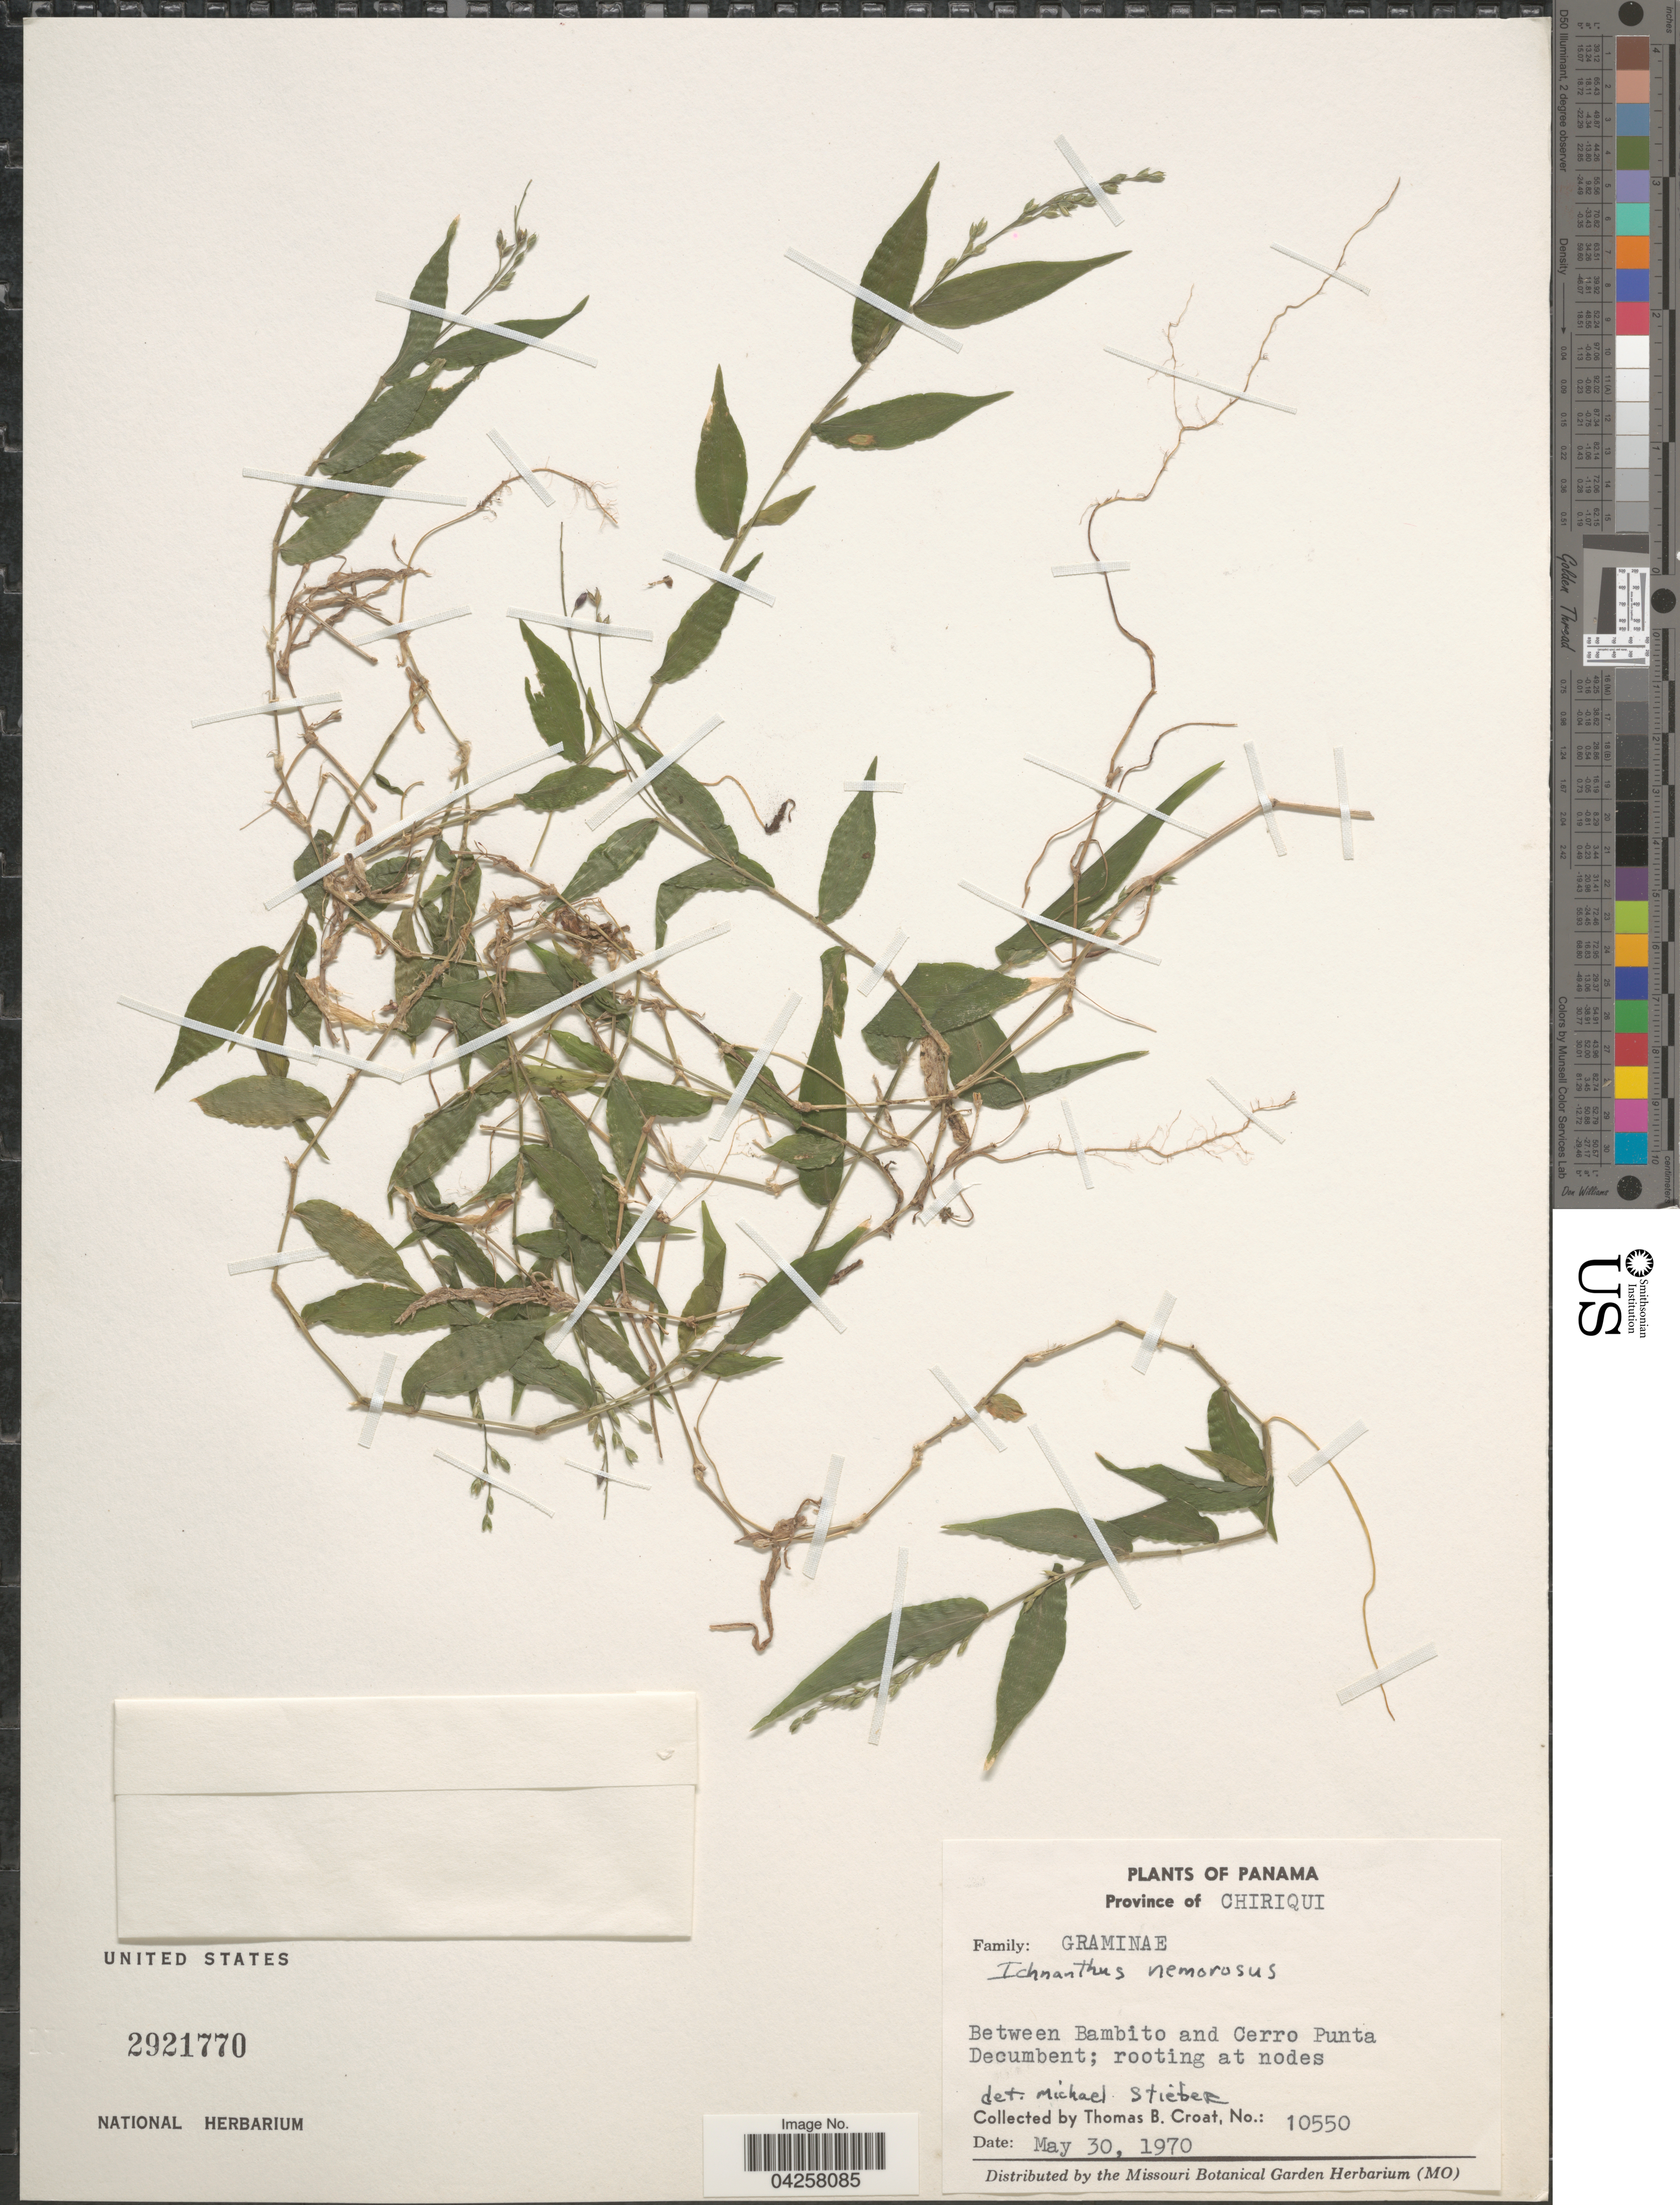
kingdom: Plantae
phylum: Tracheophyta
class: Liliopsida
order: Poales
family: Poaceae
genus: Hildaea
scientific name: Hildaea nemorosa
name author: (Sw.) C. Silva & R.P. Oliveira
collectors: T. B. Croat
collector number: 10550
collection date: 1970-05-30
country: Panama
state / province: Chiriqui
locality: Between Bambito and Cerro Punta.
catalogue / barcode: US 2921770